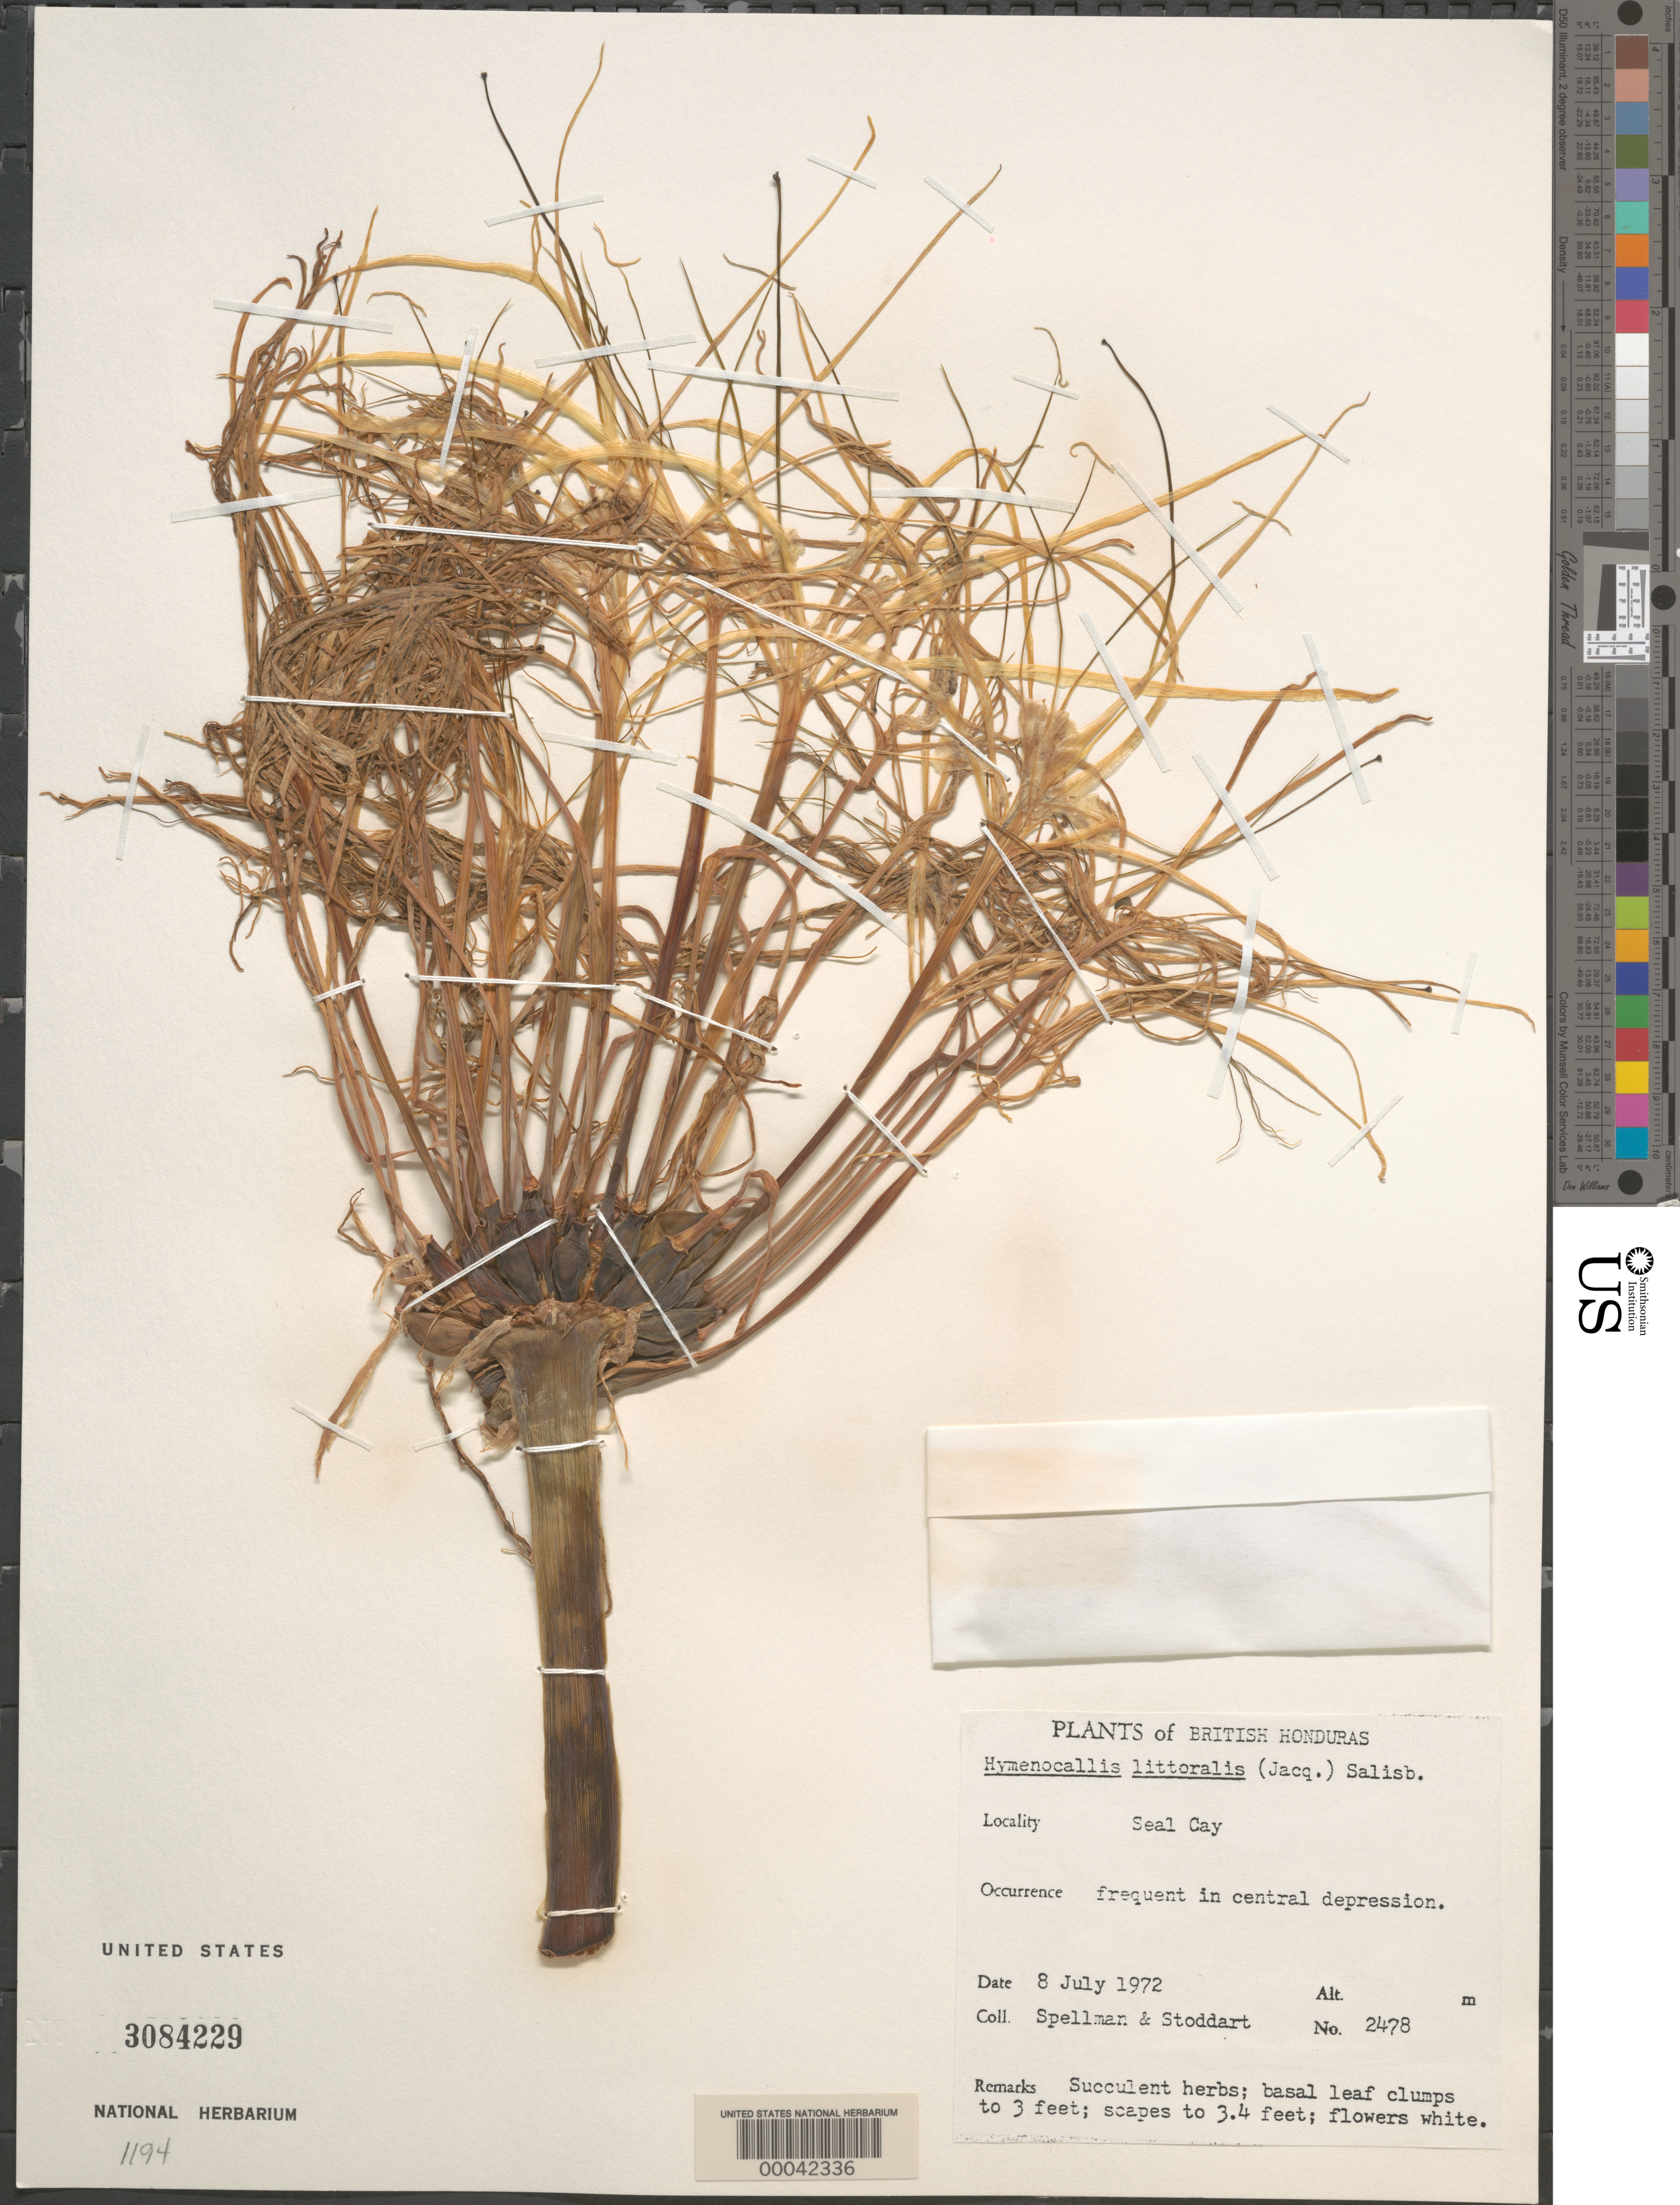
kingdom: Plantae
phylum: Tracheophyta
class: Liliopsida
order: Asparagales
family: Amaryllidaceae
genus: Hymenocallis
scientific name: Hymenocallis littoralis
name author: (Jacq.) Salisb.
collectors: D. L. Spellman & D. R. Stoddart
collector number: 2478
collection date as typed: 08 Jul 1972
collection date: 1972-07-08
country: Belize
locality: Seal Cay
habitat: Frequent in central depression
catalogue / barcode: US 3084229